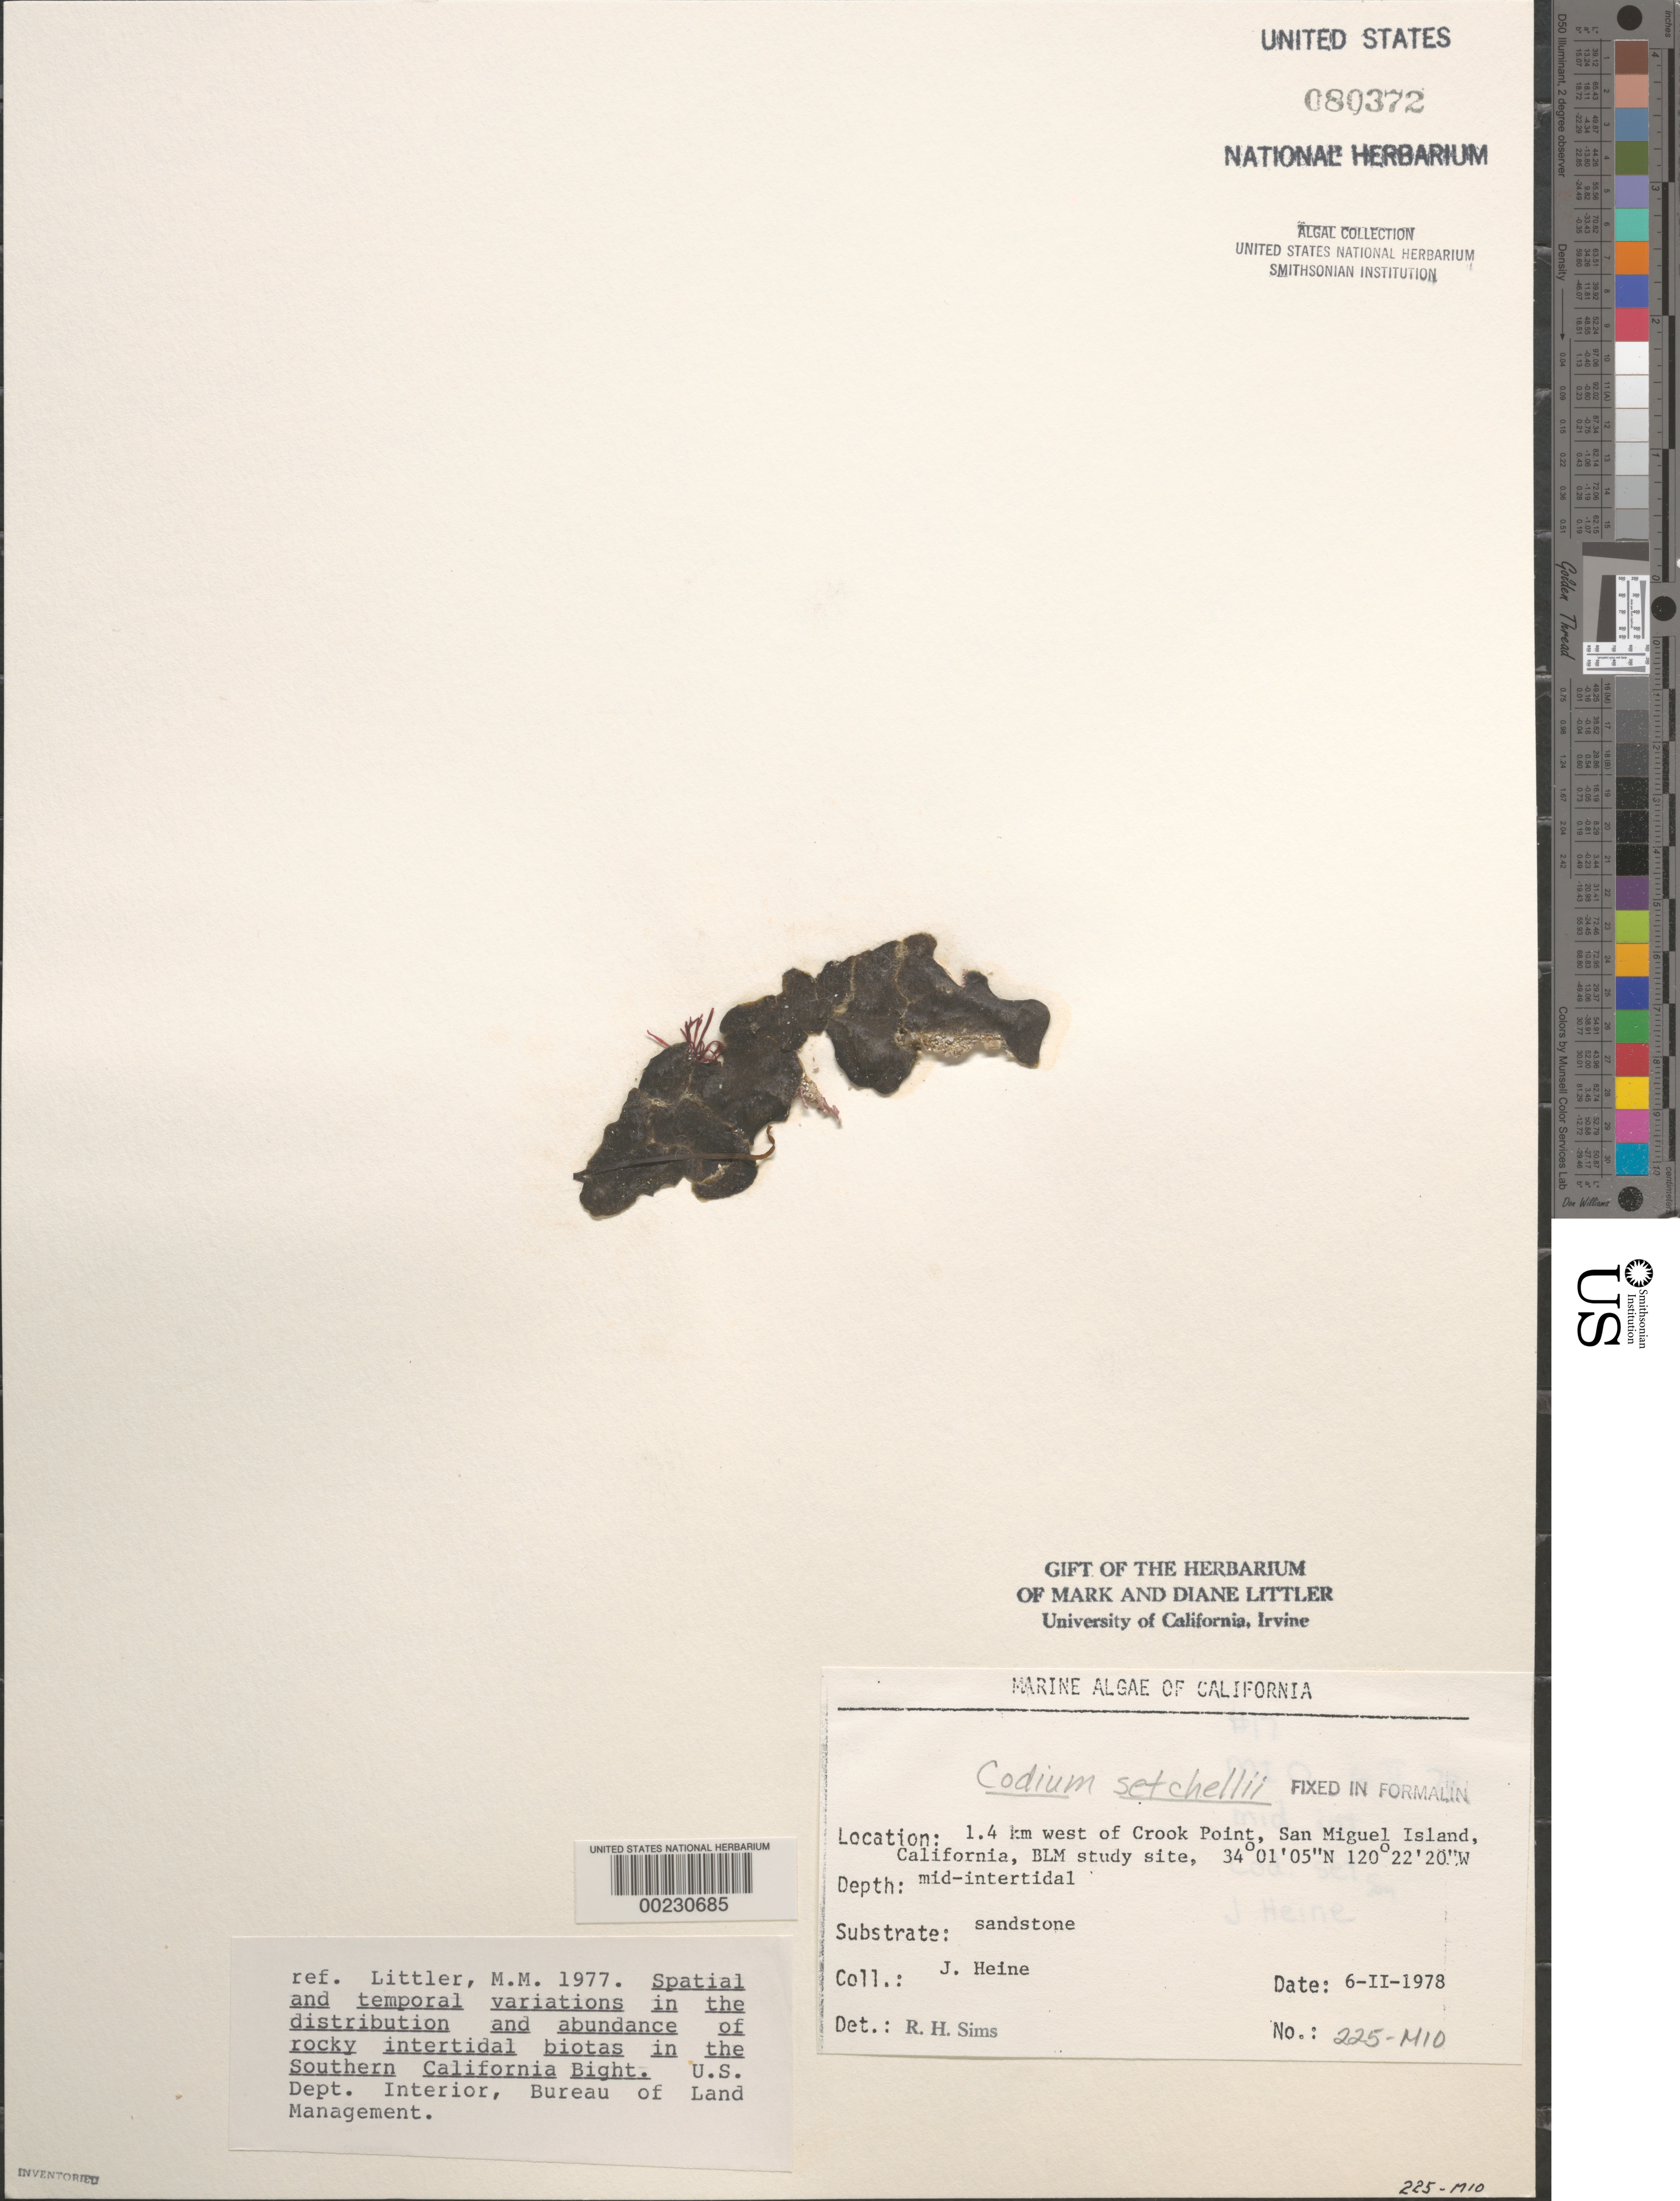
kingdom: Plantae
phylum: Chlorophyta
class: Ulvophyceae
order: Bryopsidales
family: Codiaceae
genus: Codium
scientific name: Codium setchellii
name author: N.L. Gardner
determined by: Sims, Robert H.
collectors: J. W. Heine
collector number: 225-mio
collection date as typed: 06 Feb 1978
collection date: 1978-02-06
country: United States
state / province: California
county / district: Santa Barbara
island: San Miguel Island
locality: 1.4 km north of Crook Point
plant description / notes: BLM-SOCALBIGHT Rocky Intertidal Survey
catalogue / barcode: US 80372